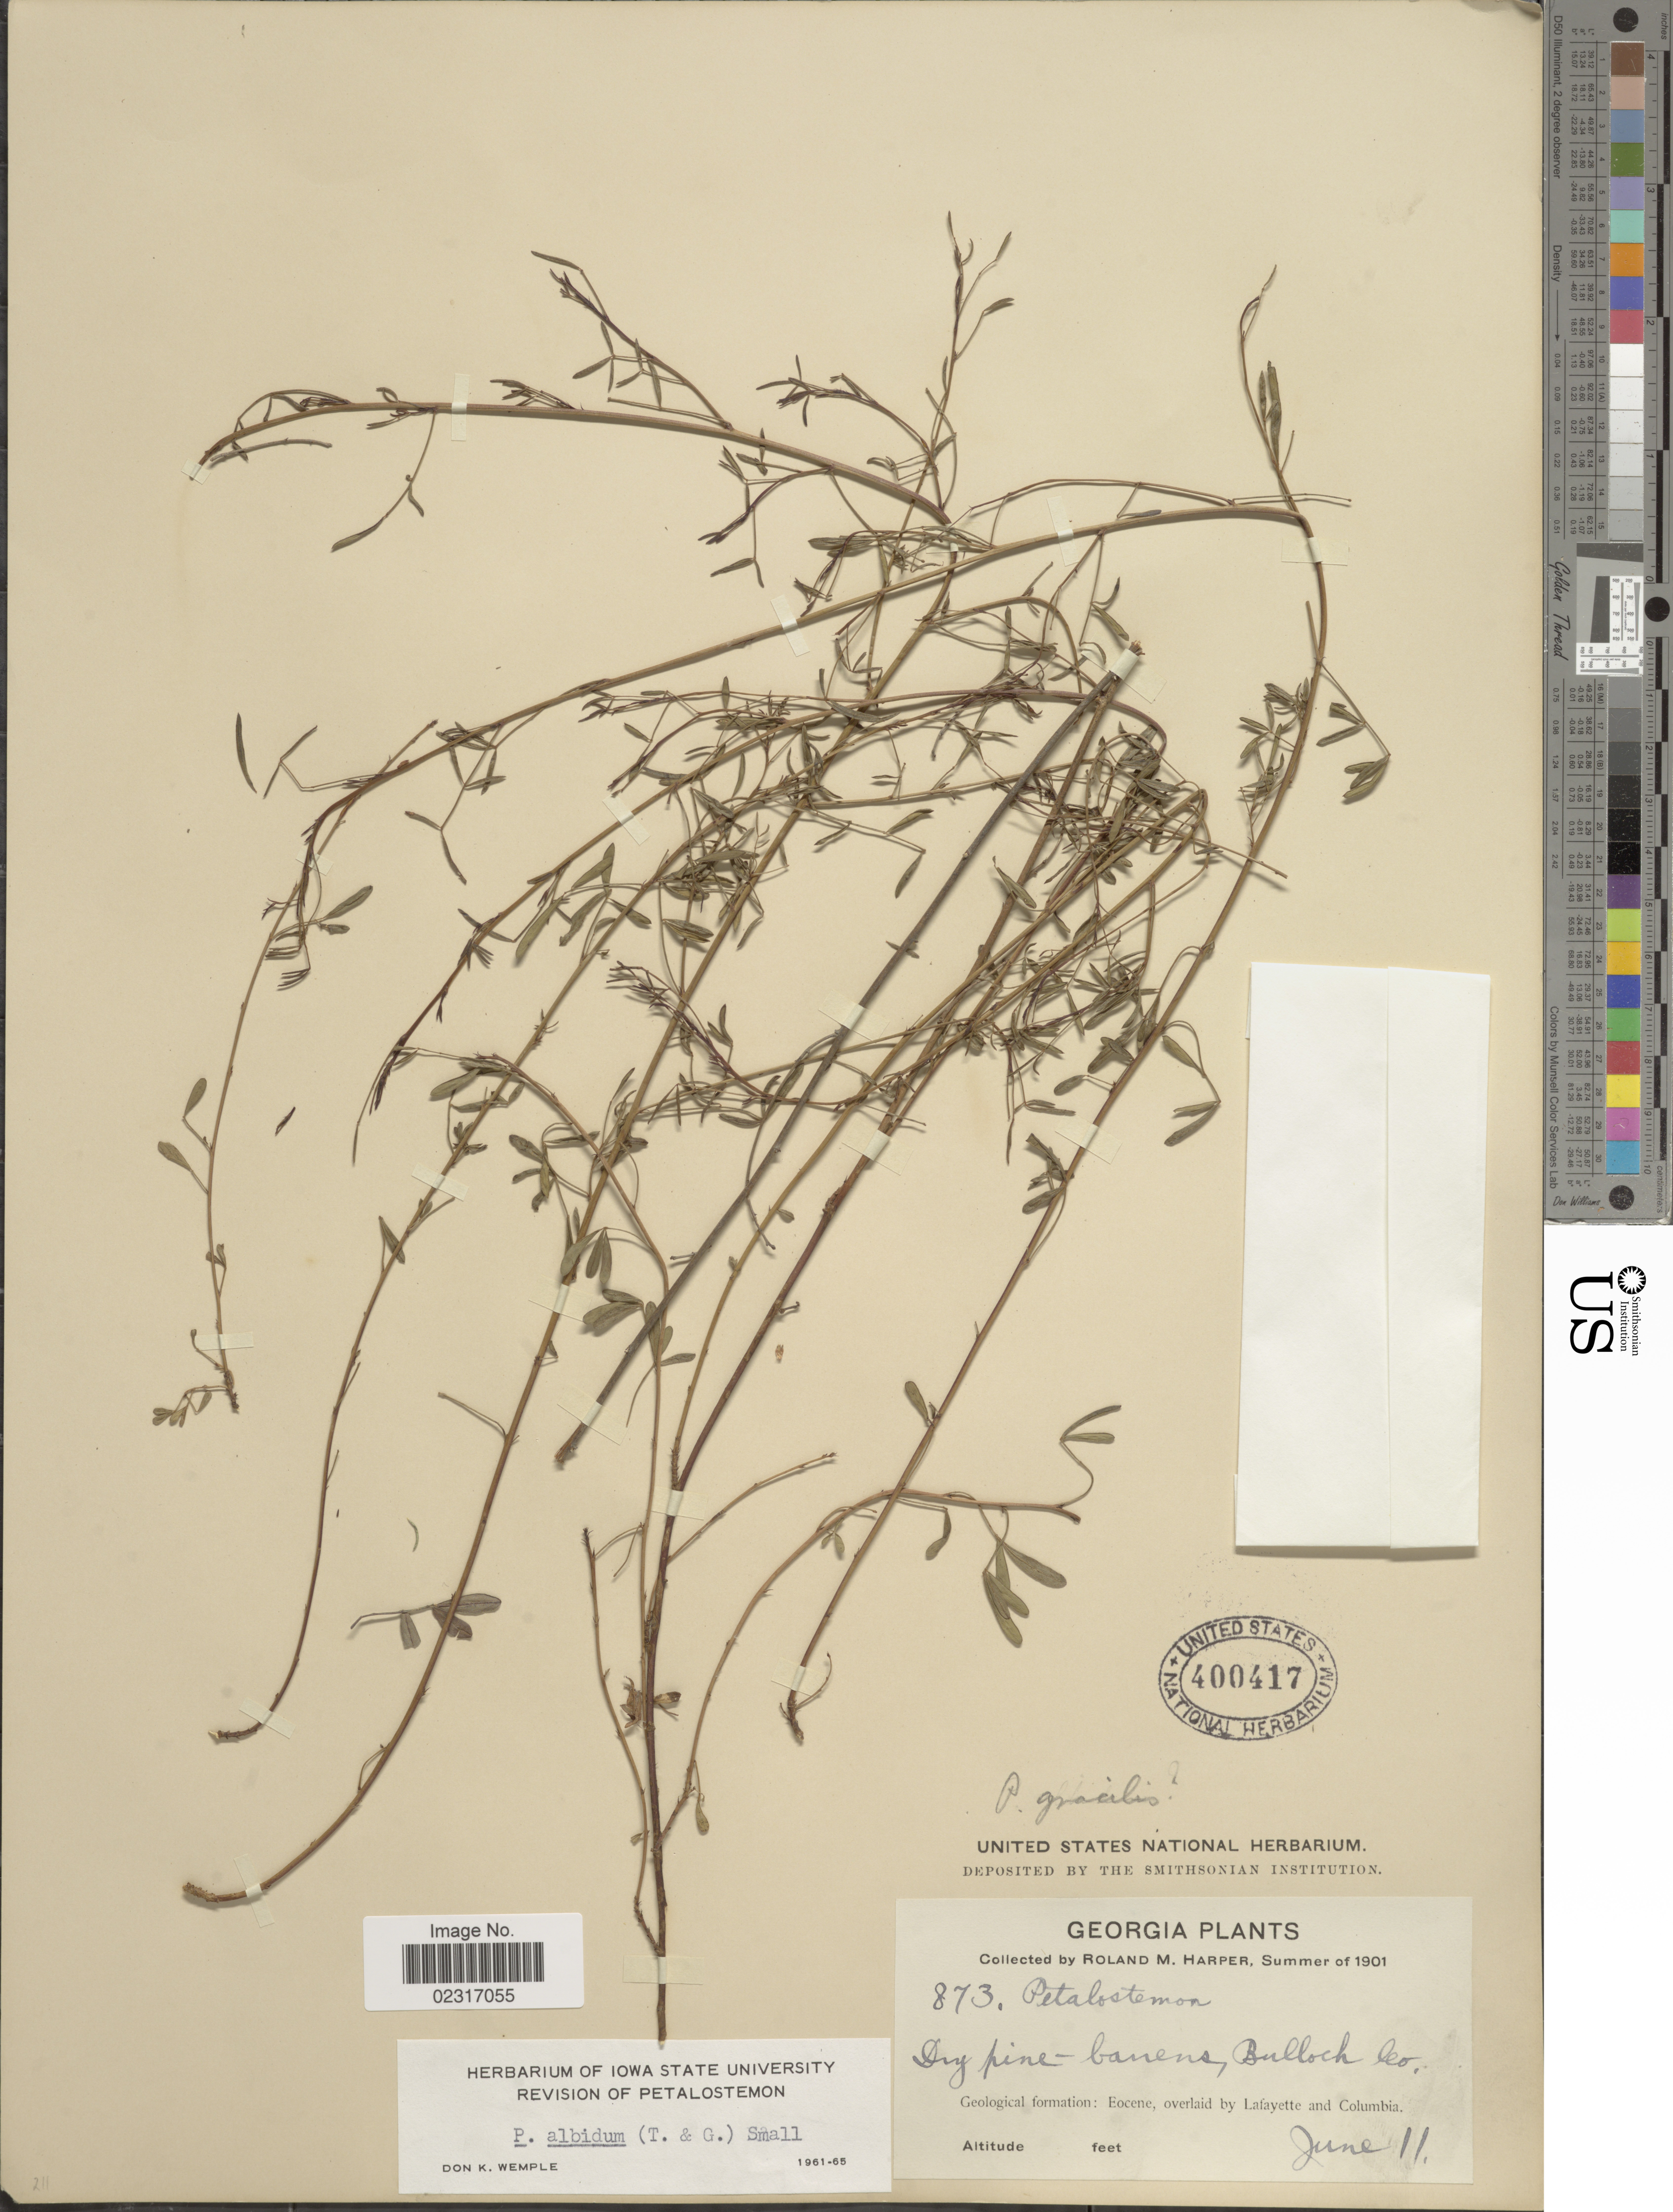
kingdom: Plantae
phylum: Tracheophyta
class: Magnoliopsida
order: Fabales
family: Fabaceae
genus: Dalea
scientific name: Dalea carnea var. albida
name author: (Torr. & A. Gray) Barneby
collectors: R. M. Harper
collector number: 873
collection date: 1901-06-11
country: United States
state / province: Georgia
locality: Bulloch Co.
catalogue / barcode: US 400417